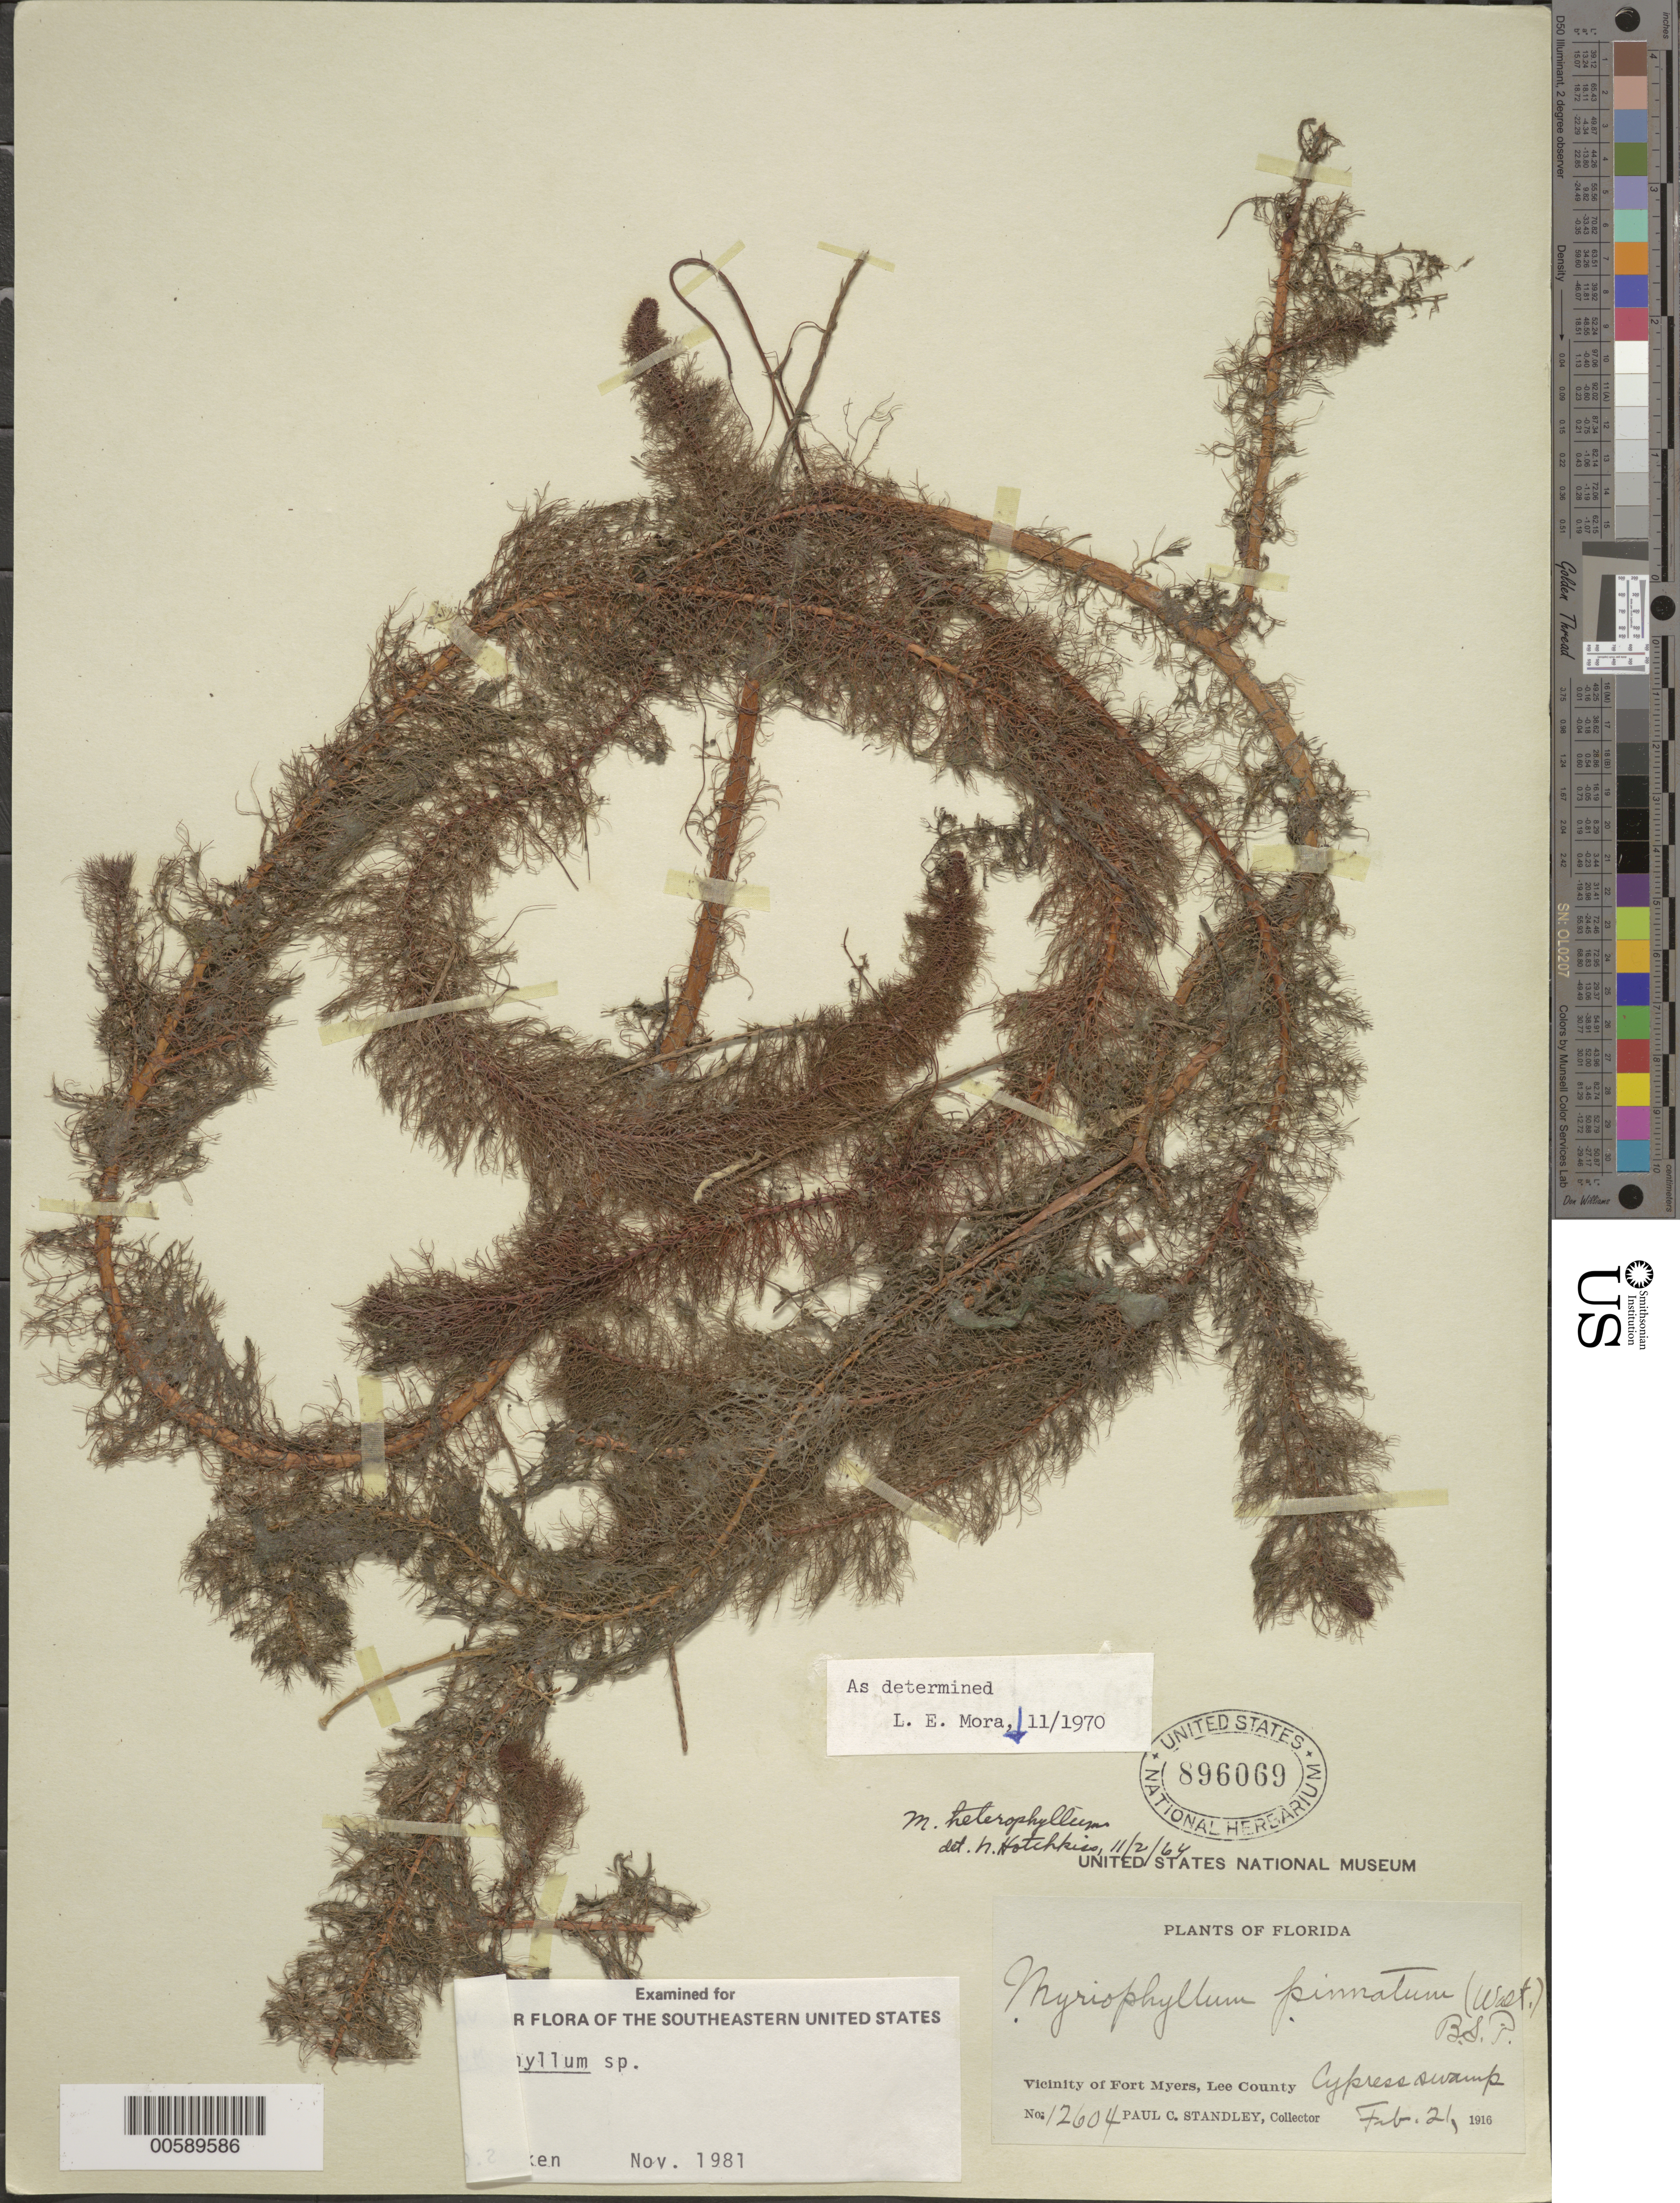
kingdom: Plantae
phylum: Tracheophyta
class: Magnoliopsida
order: Saxifragales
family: Haloragaceae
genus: Myriophyllum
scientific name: Myriophyllum sp.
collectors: P. C. Standley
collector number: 12604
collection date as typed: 21 Feb 1916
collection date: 1916-02-21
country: United States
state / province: Florida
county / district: Lee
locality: Fort Myers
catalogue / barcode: US 896069